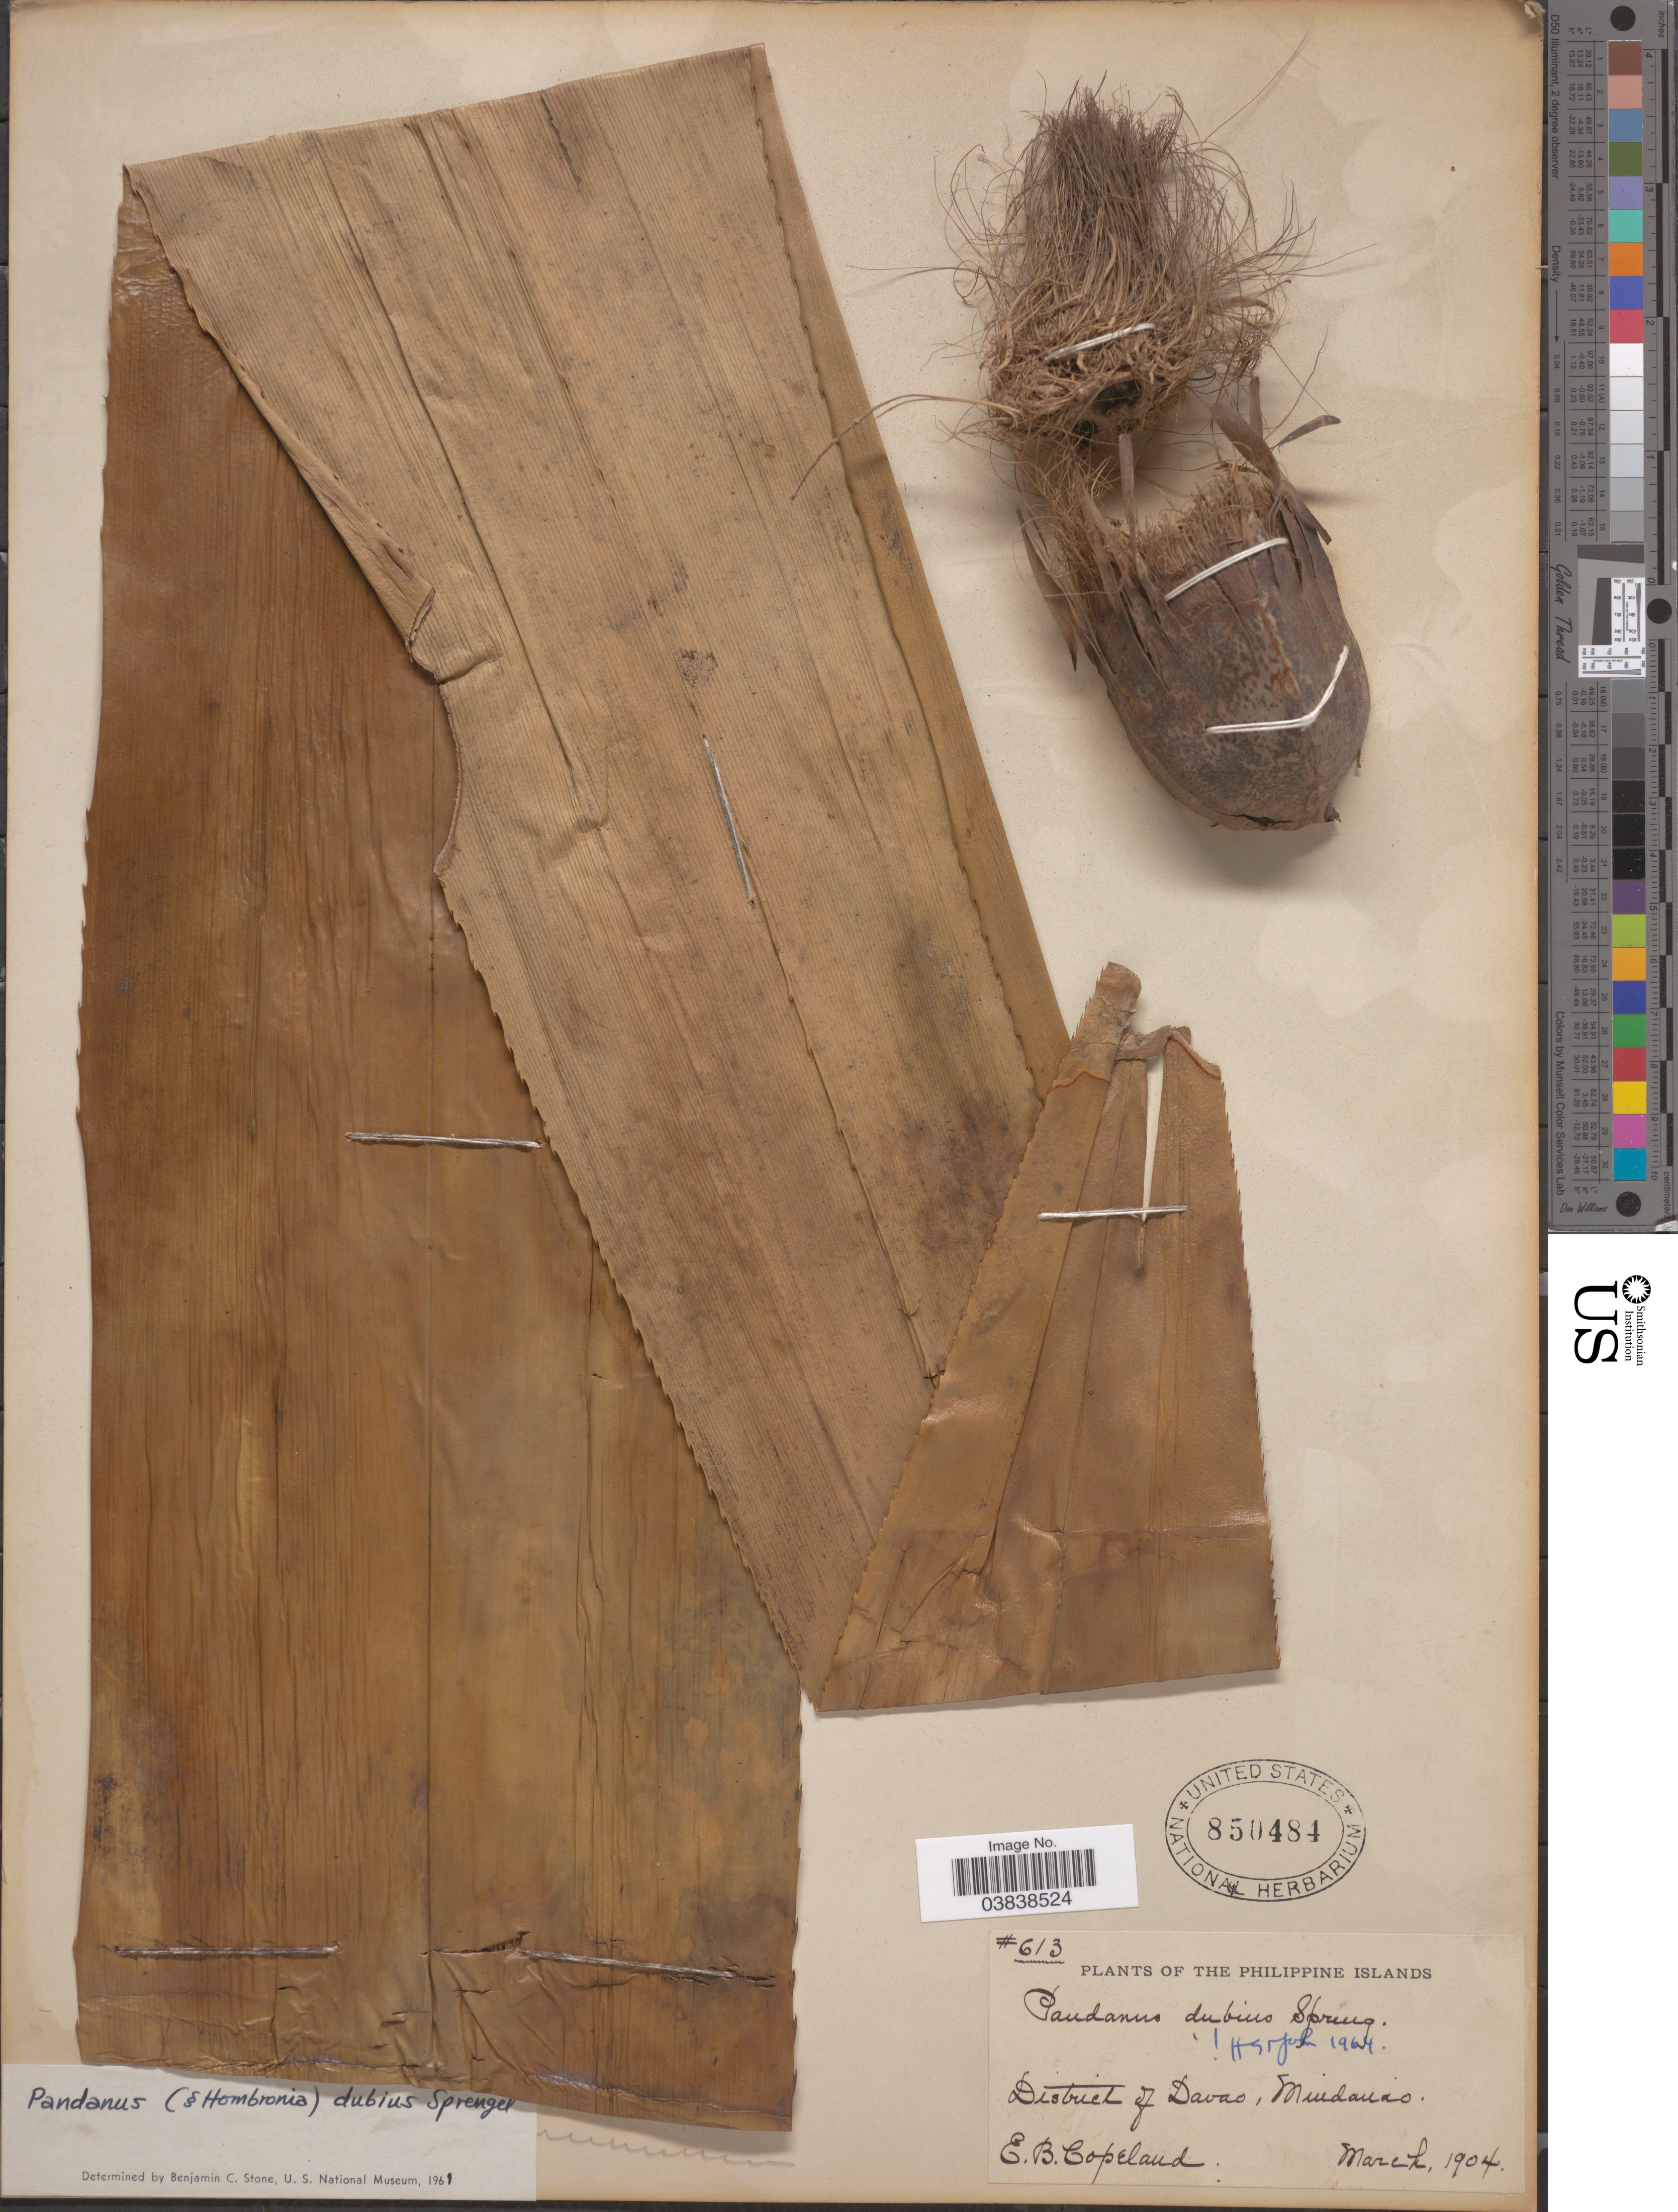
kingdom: Plantae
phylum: Tracheophyta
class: Liliopsida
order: Pandanales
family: Pandanaceae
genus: Pandanus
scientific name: Pandanus dubius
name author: Spreng.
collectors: E. B. Copeland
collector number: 613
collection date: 1904-03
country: Philippines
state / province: Davao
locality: District of Davao, Mindanao.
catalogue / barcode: US 850484